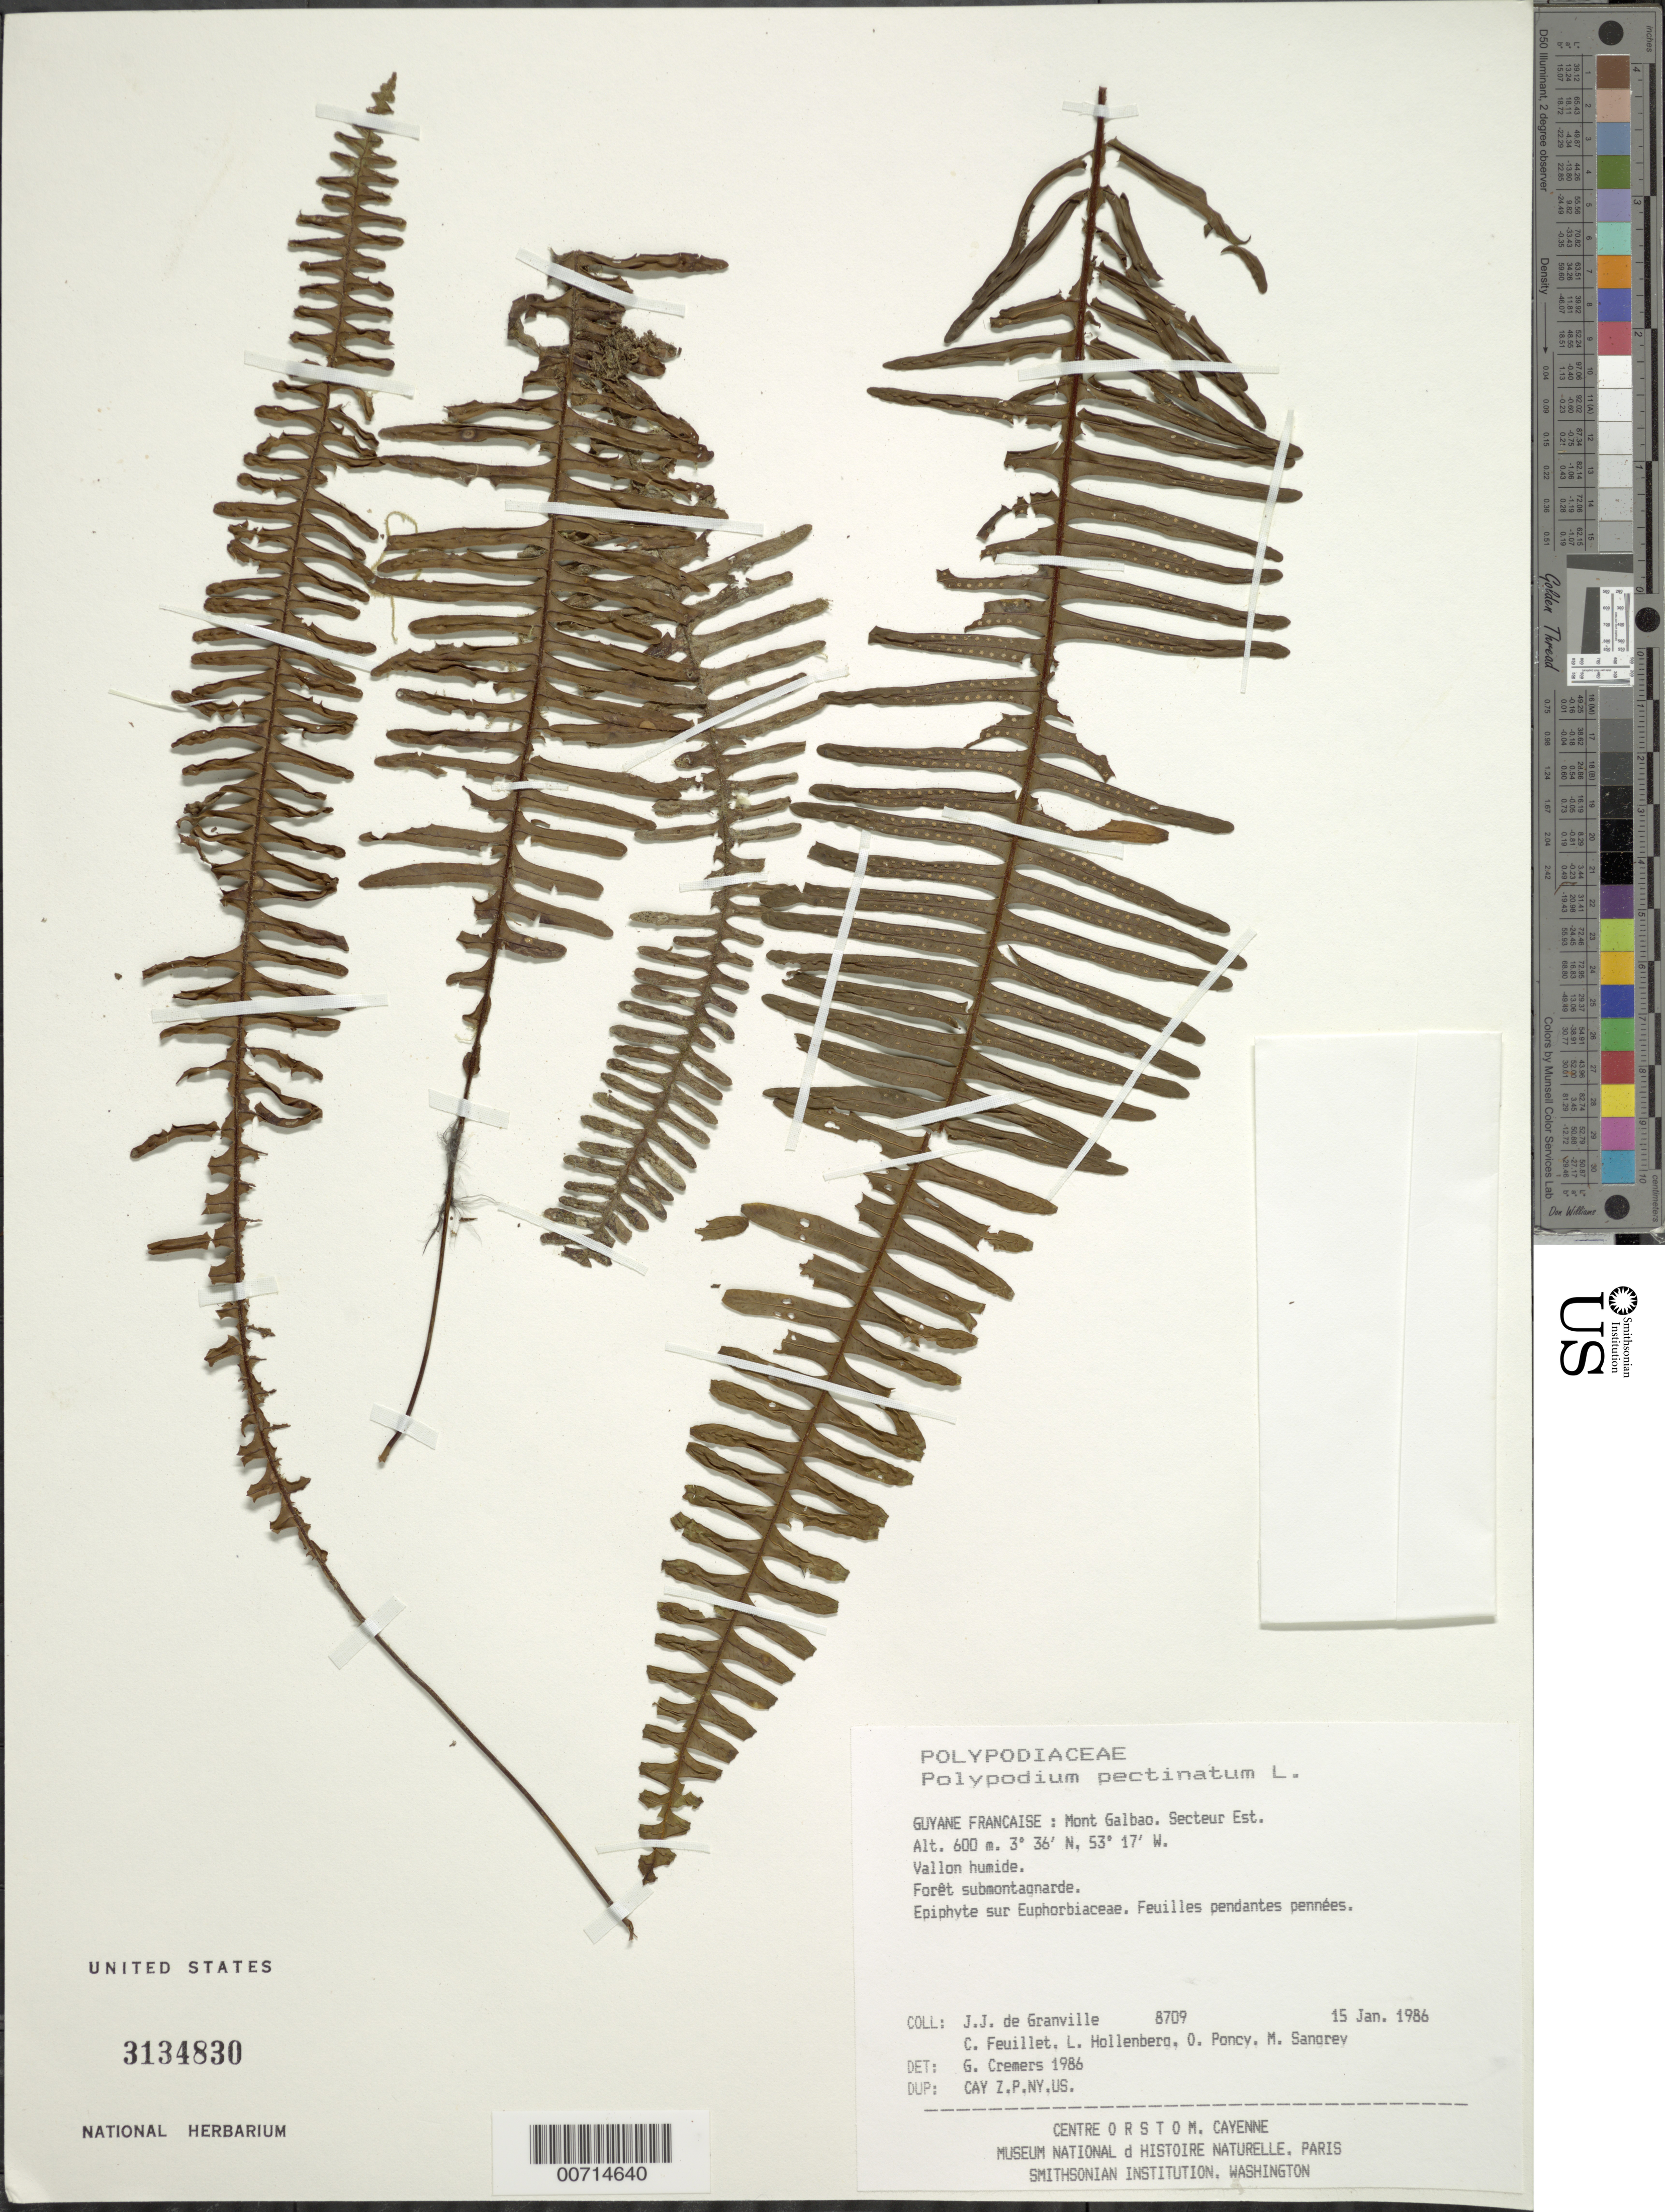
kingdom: Plantae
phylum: Tracheophyta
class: Polypodiopsida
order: Polypodiales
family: Polypodiaceae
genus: Pecluma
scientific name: Pecluma pectinata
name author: (L.) M.G. Price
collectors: J.-J. de Granville, C. Feuillet, L. Hollenberg, O. Poncy & M. S. Sangrey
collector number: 8709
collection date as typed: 15-Jan-86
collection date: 1986-01-15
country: French Guiana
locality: Mont Galbao. Secteur Est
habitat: Forêt submontagnarde, vallon humide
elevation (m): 600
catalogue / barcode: US 3134830